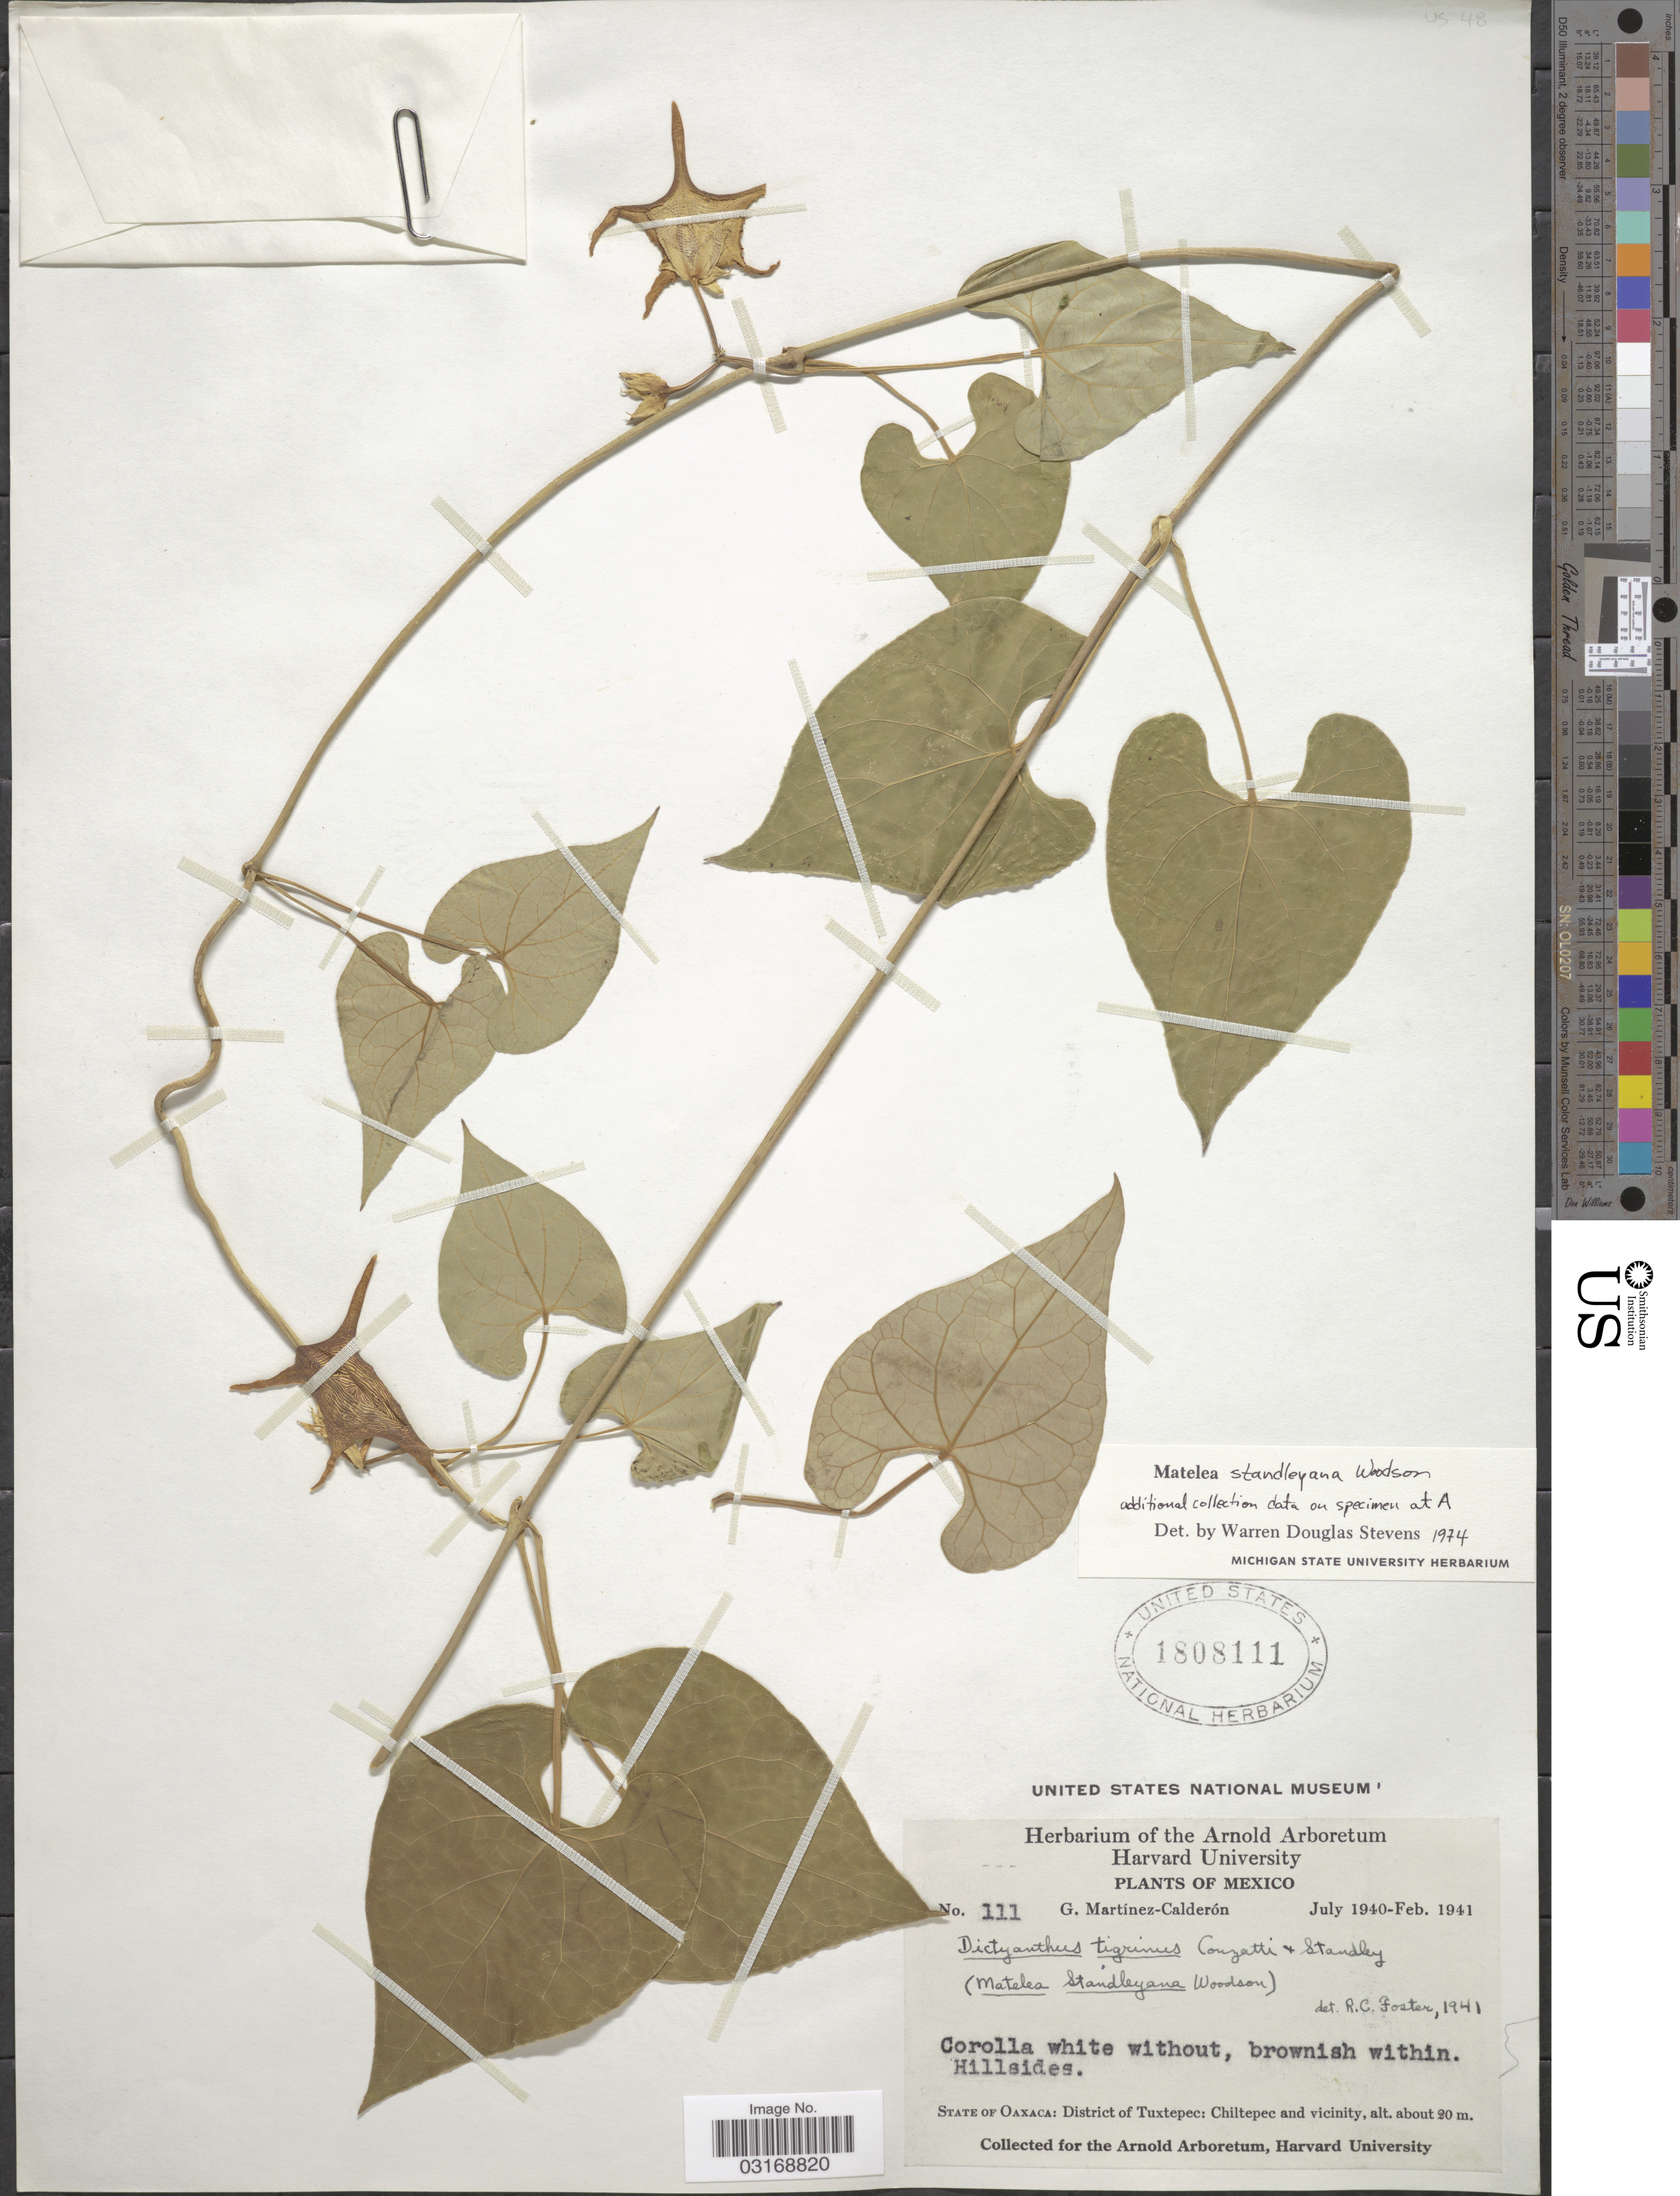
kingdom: Plantae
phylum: Tracheophyta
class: Magnoliopsida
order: Gentianales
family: Apocynaceae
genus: Matelea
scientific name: Matelea standleyana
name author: Woodson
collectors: G. Martínez Calderón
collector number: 111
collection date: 1940-07/1941-02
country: Mexico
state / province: Oaxaca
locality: District of Tuxtepec: Chiltepec and vicinity.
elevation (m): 20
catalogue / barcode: US 1808111